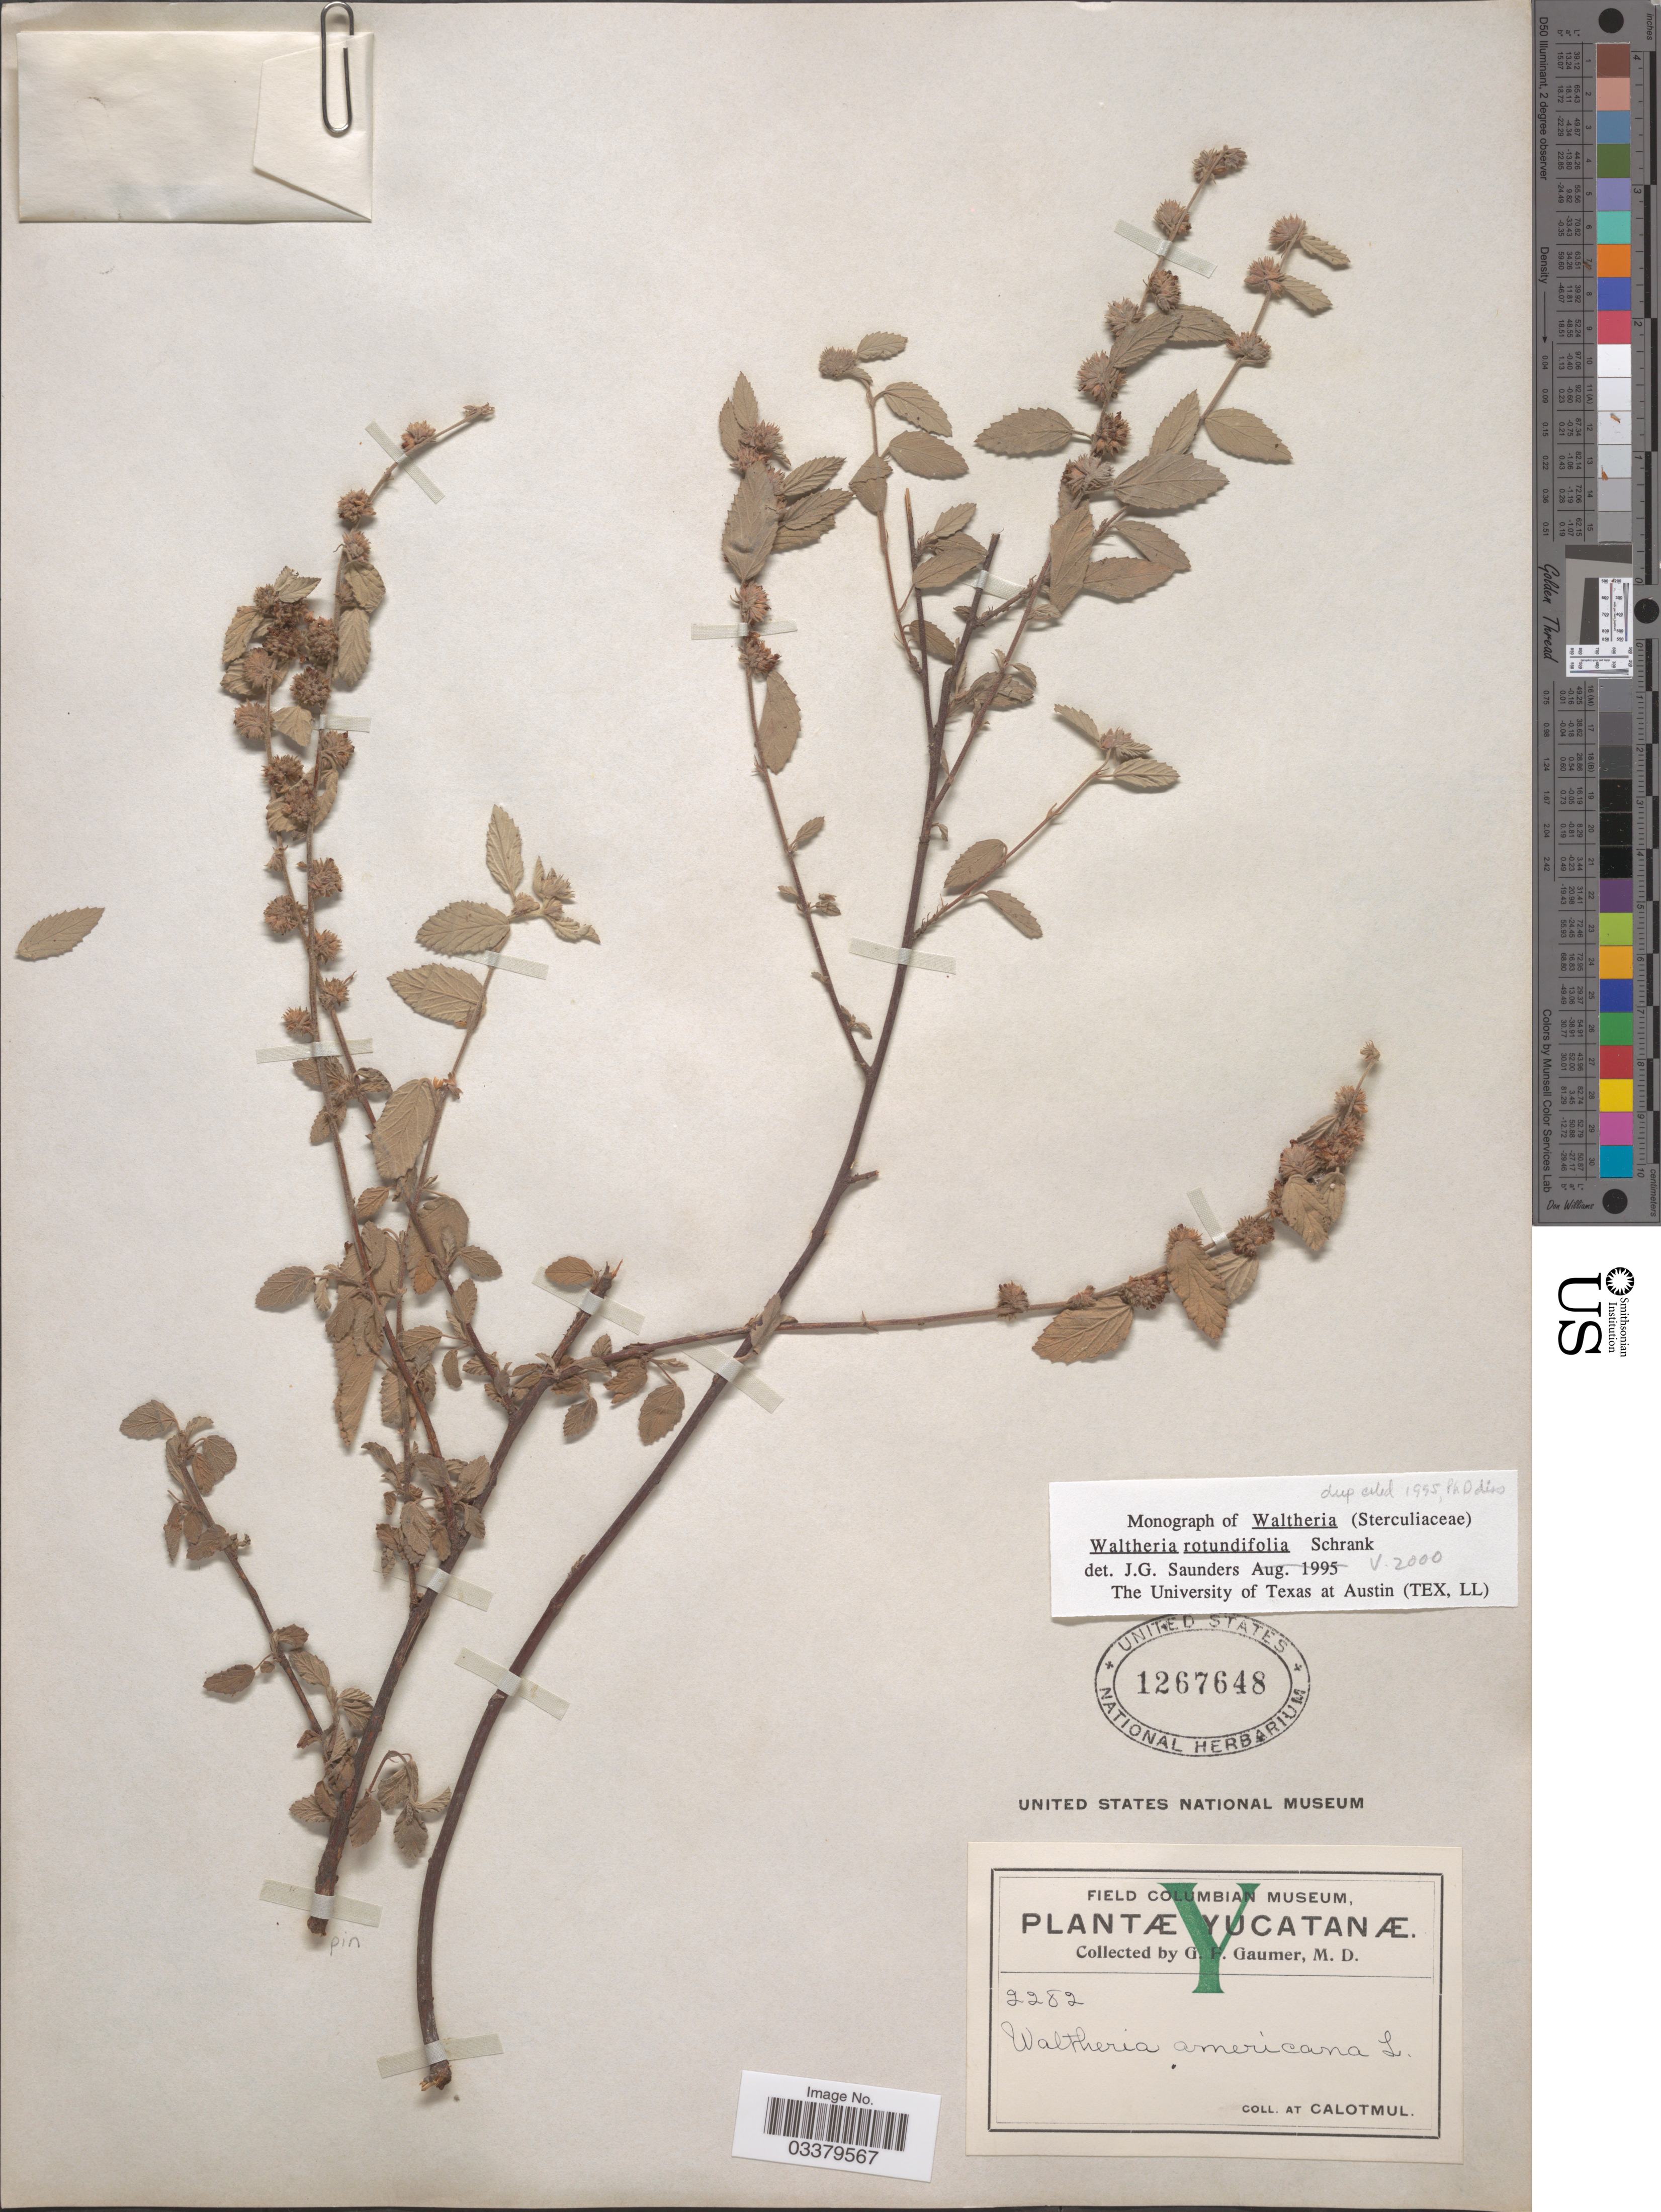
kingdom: Plantae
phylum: Tracheophyta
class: Magnoliopsida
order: Malvales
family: Malvaceae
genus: Waltheria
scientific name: Waltheria rotundifolia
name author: Schrank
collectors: G. F. Gaumer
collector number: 2282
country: Mexico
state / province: Yucatán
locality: Calotmul.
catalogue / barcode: US 1267648